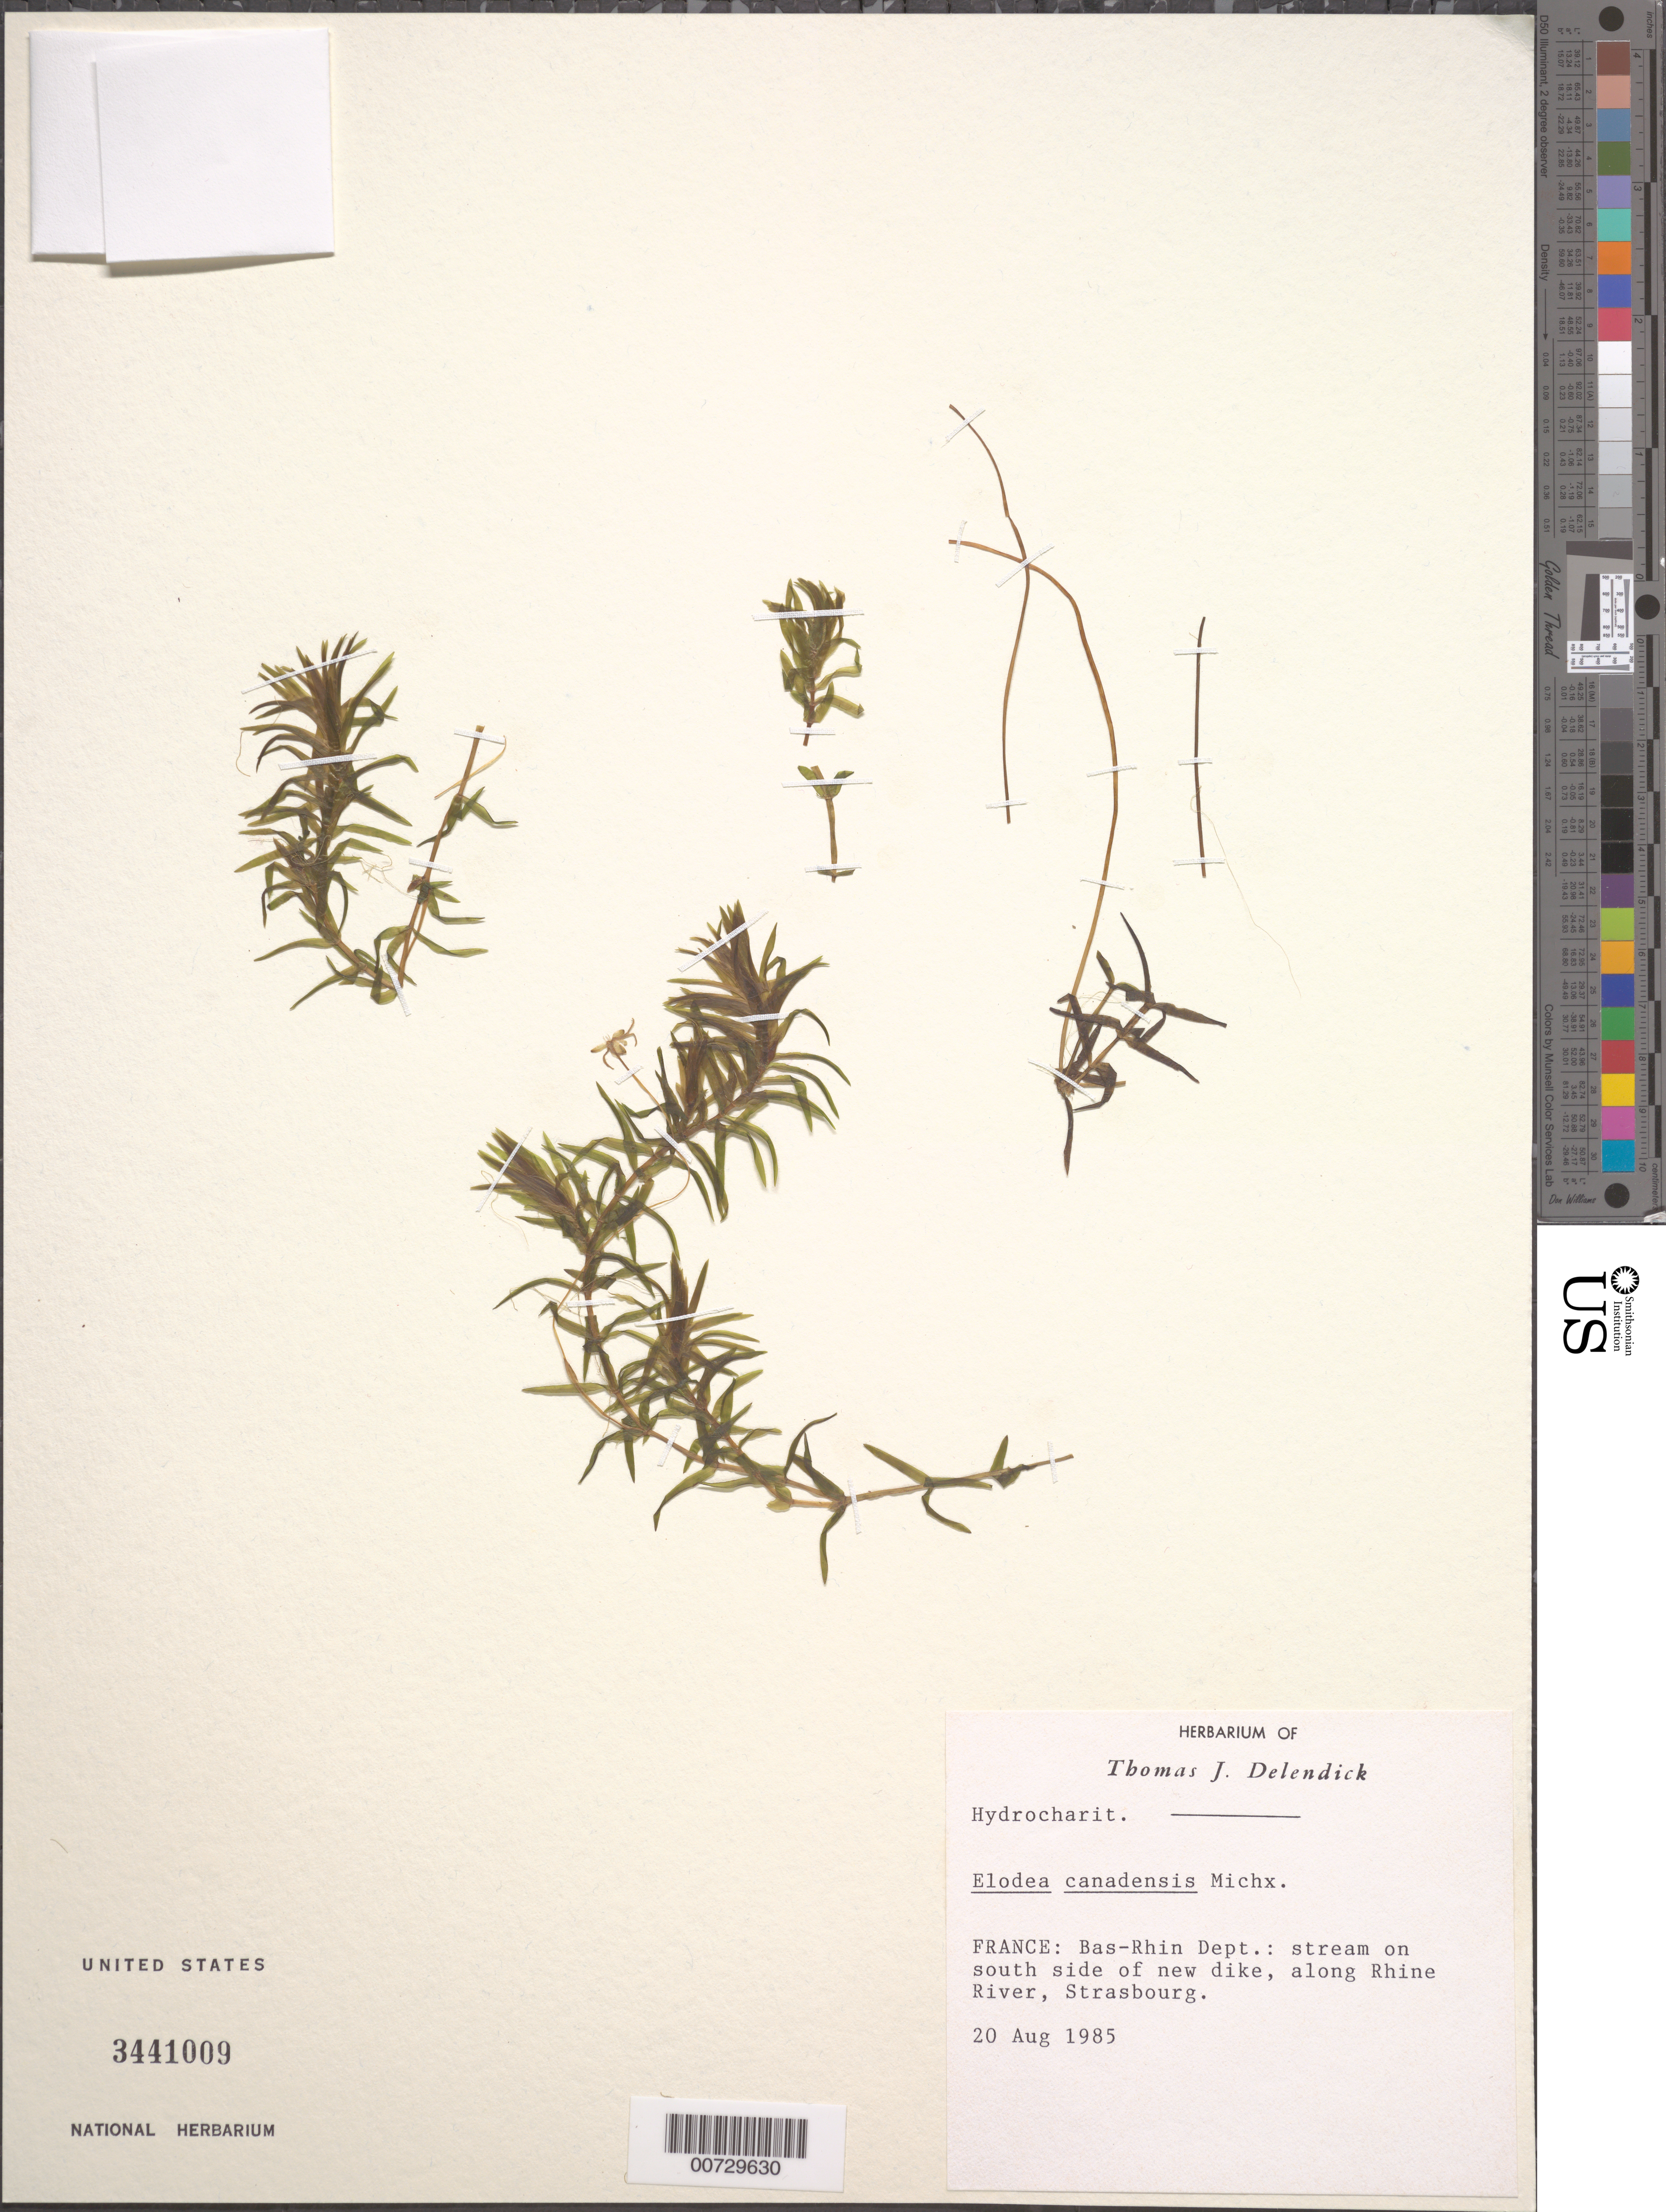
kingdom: Plantae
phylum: Tracheophyta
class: Liliopsida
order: Alismatales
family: Hydrocharitaceae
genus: Elodea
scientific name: Elodea canadensis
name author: Michx.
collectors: T. Delendick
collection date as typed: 20 Aug 1985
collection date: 1985-08-20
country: France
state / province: Grand Est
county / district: Bas-Rhin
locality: Strasbourg, along Rhine River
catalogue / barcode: US 3441009